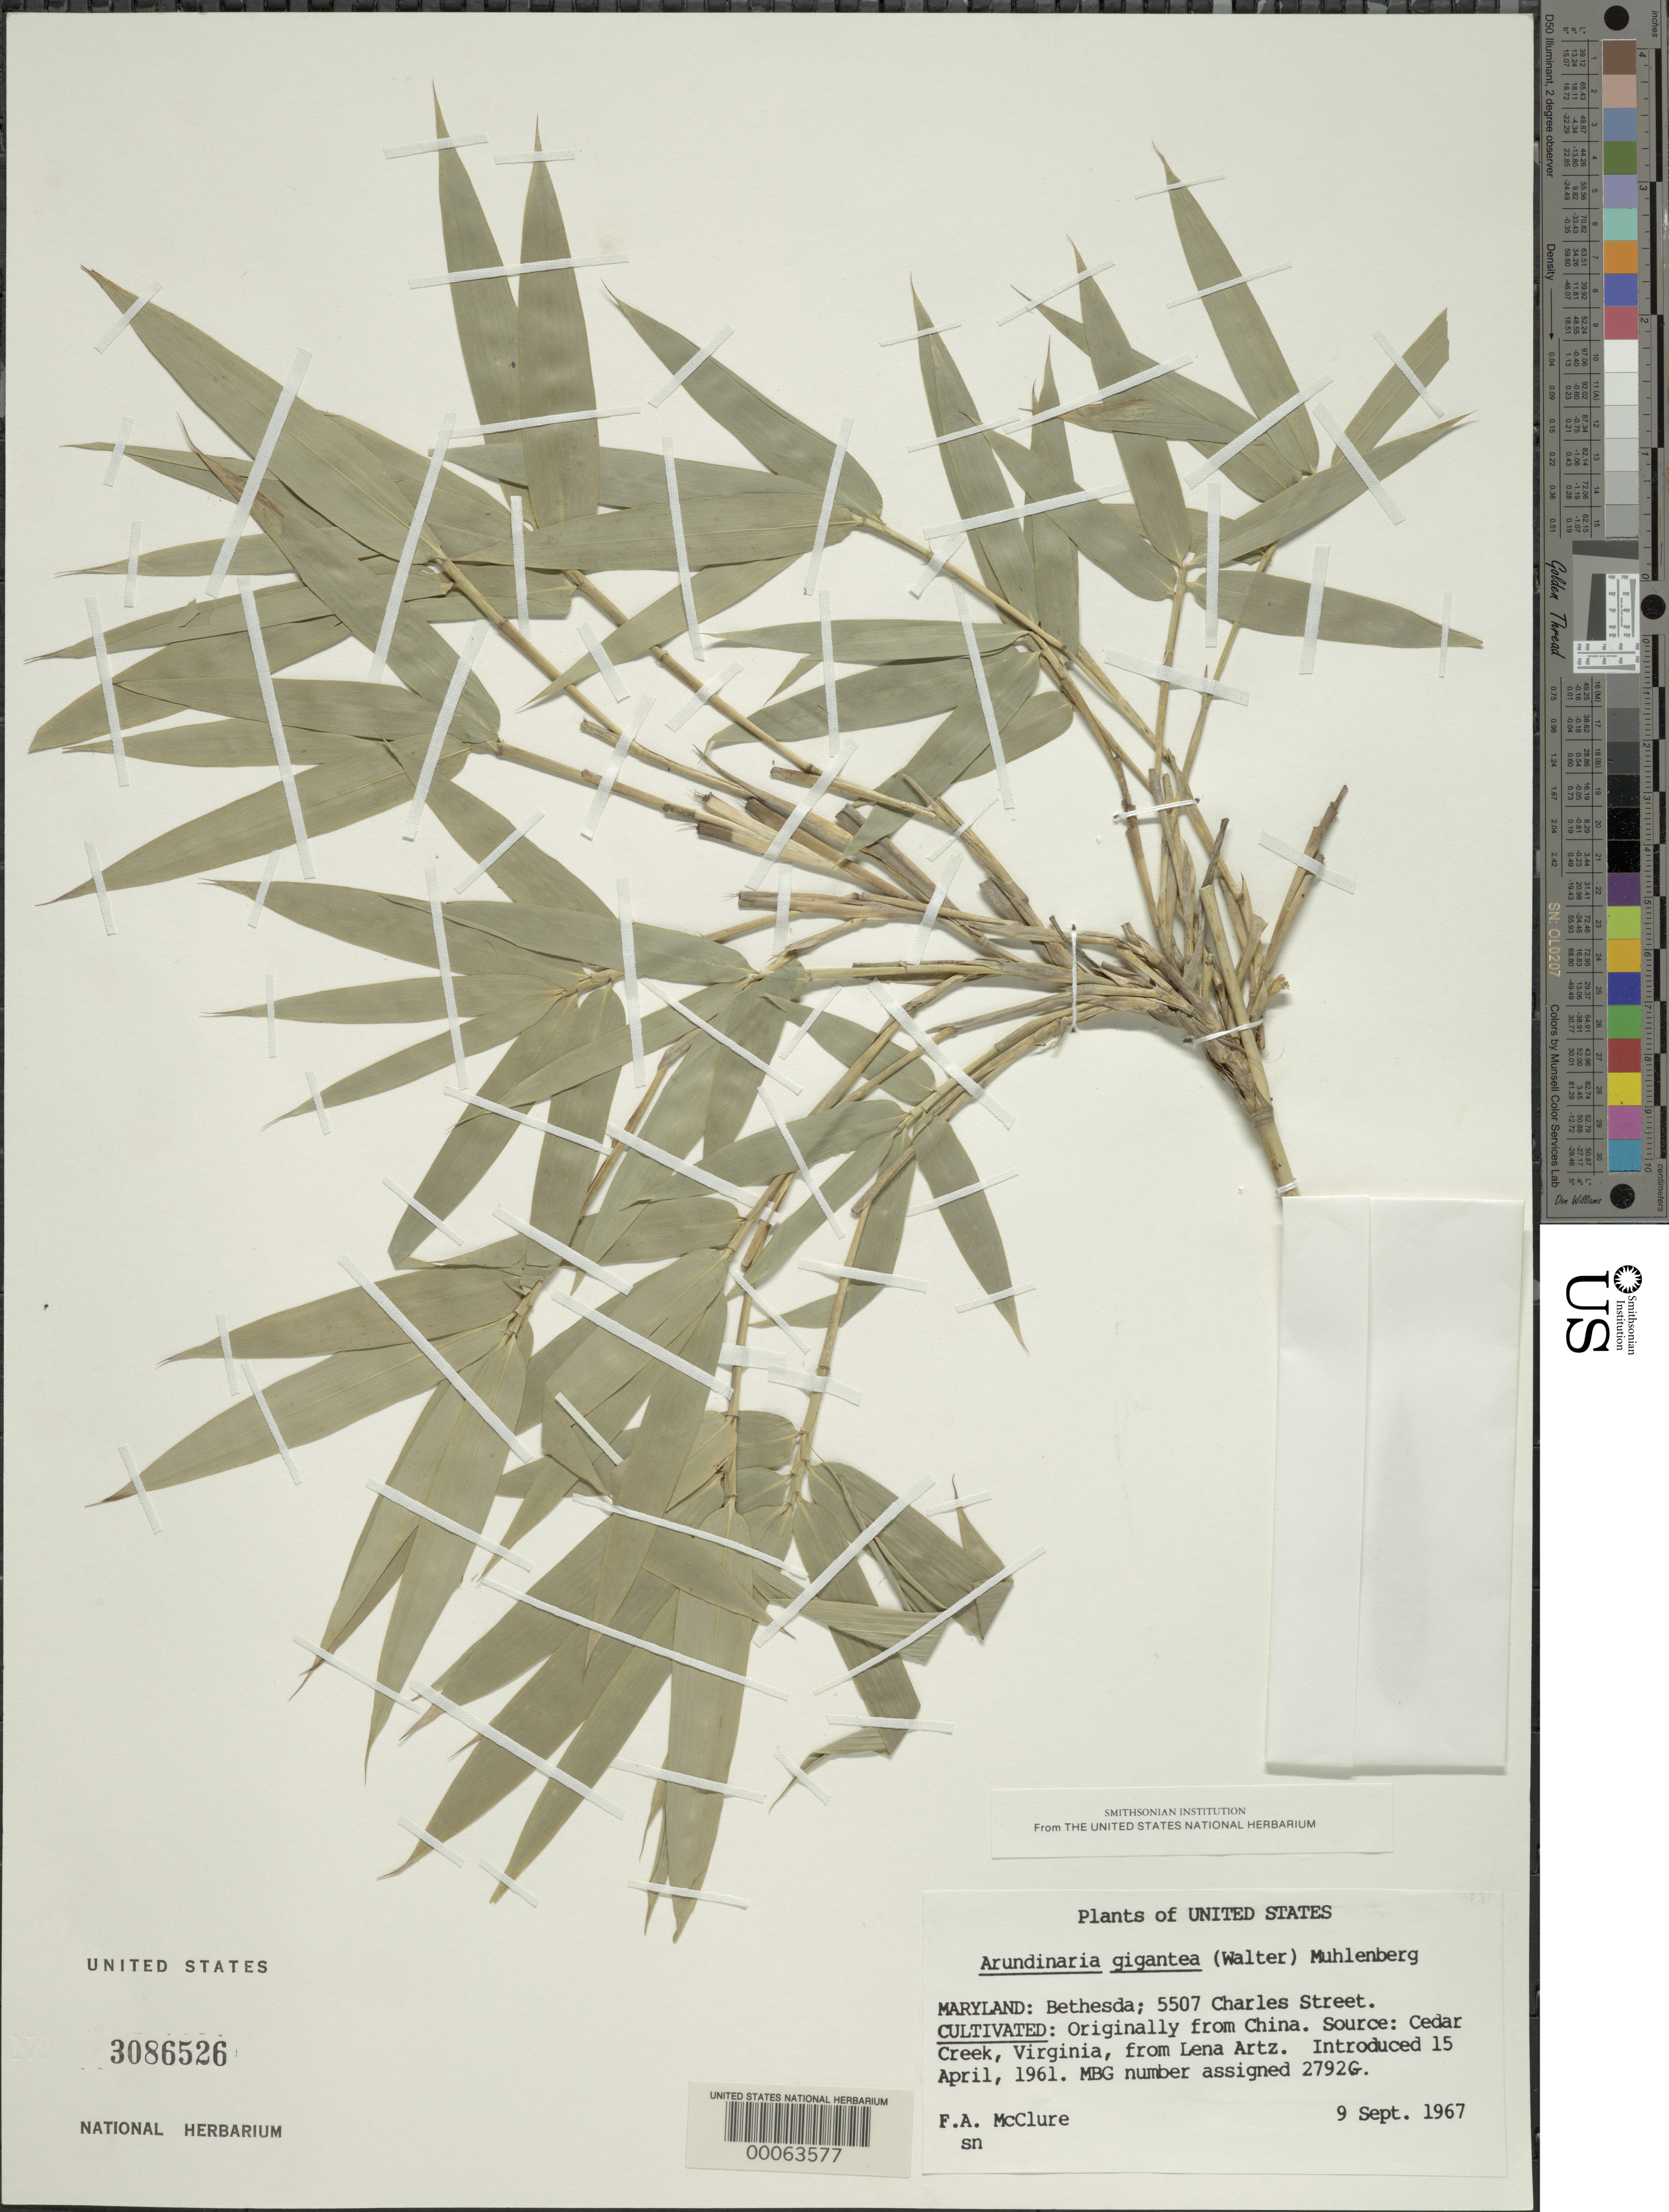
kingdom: Plantae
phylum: Tracheophyta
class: Liliopsida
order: Poales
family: Poaceae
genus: Arundinaria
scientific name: Arundinaria gigantea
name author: (Walter) Muhl.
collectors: F. A. McClure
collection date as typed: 09 Sep 1967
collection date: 1967-09-09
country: United States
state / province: Maryland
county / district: Montgomery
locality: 5507 Charles Street, Bethesda (McClure's garden)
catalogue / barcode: US 3086526